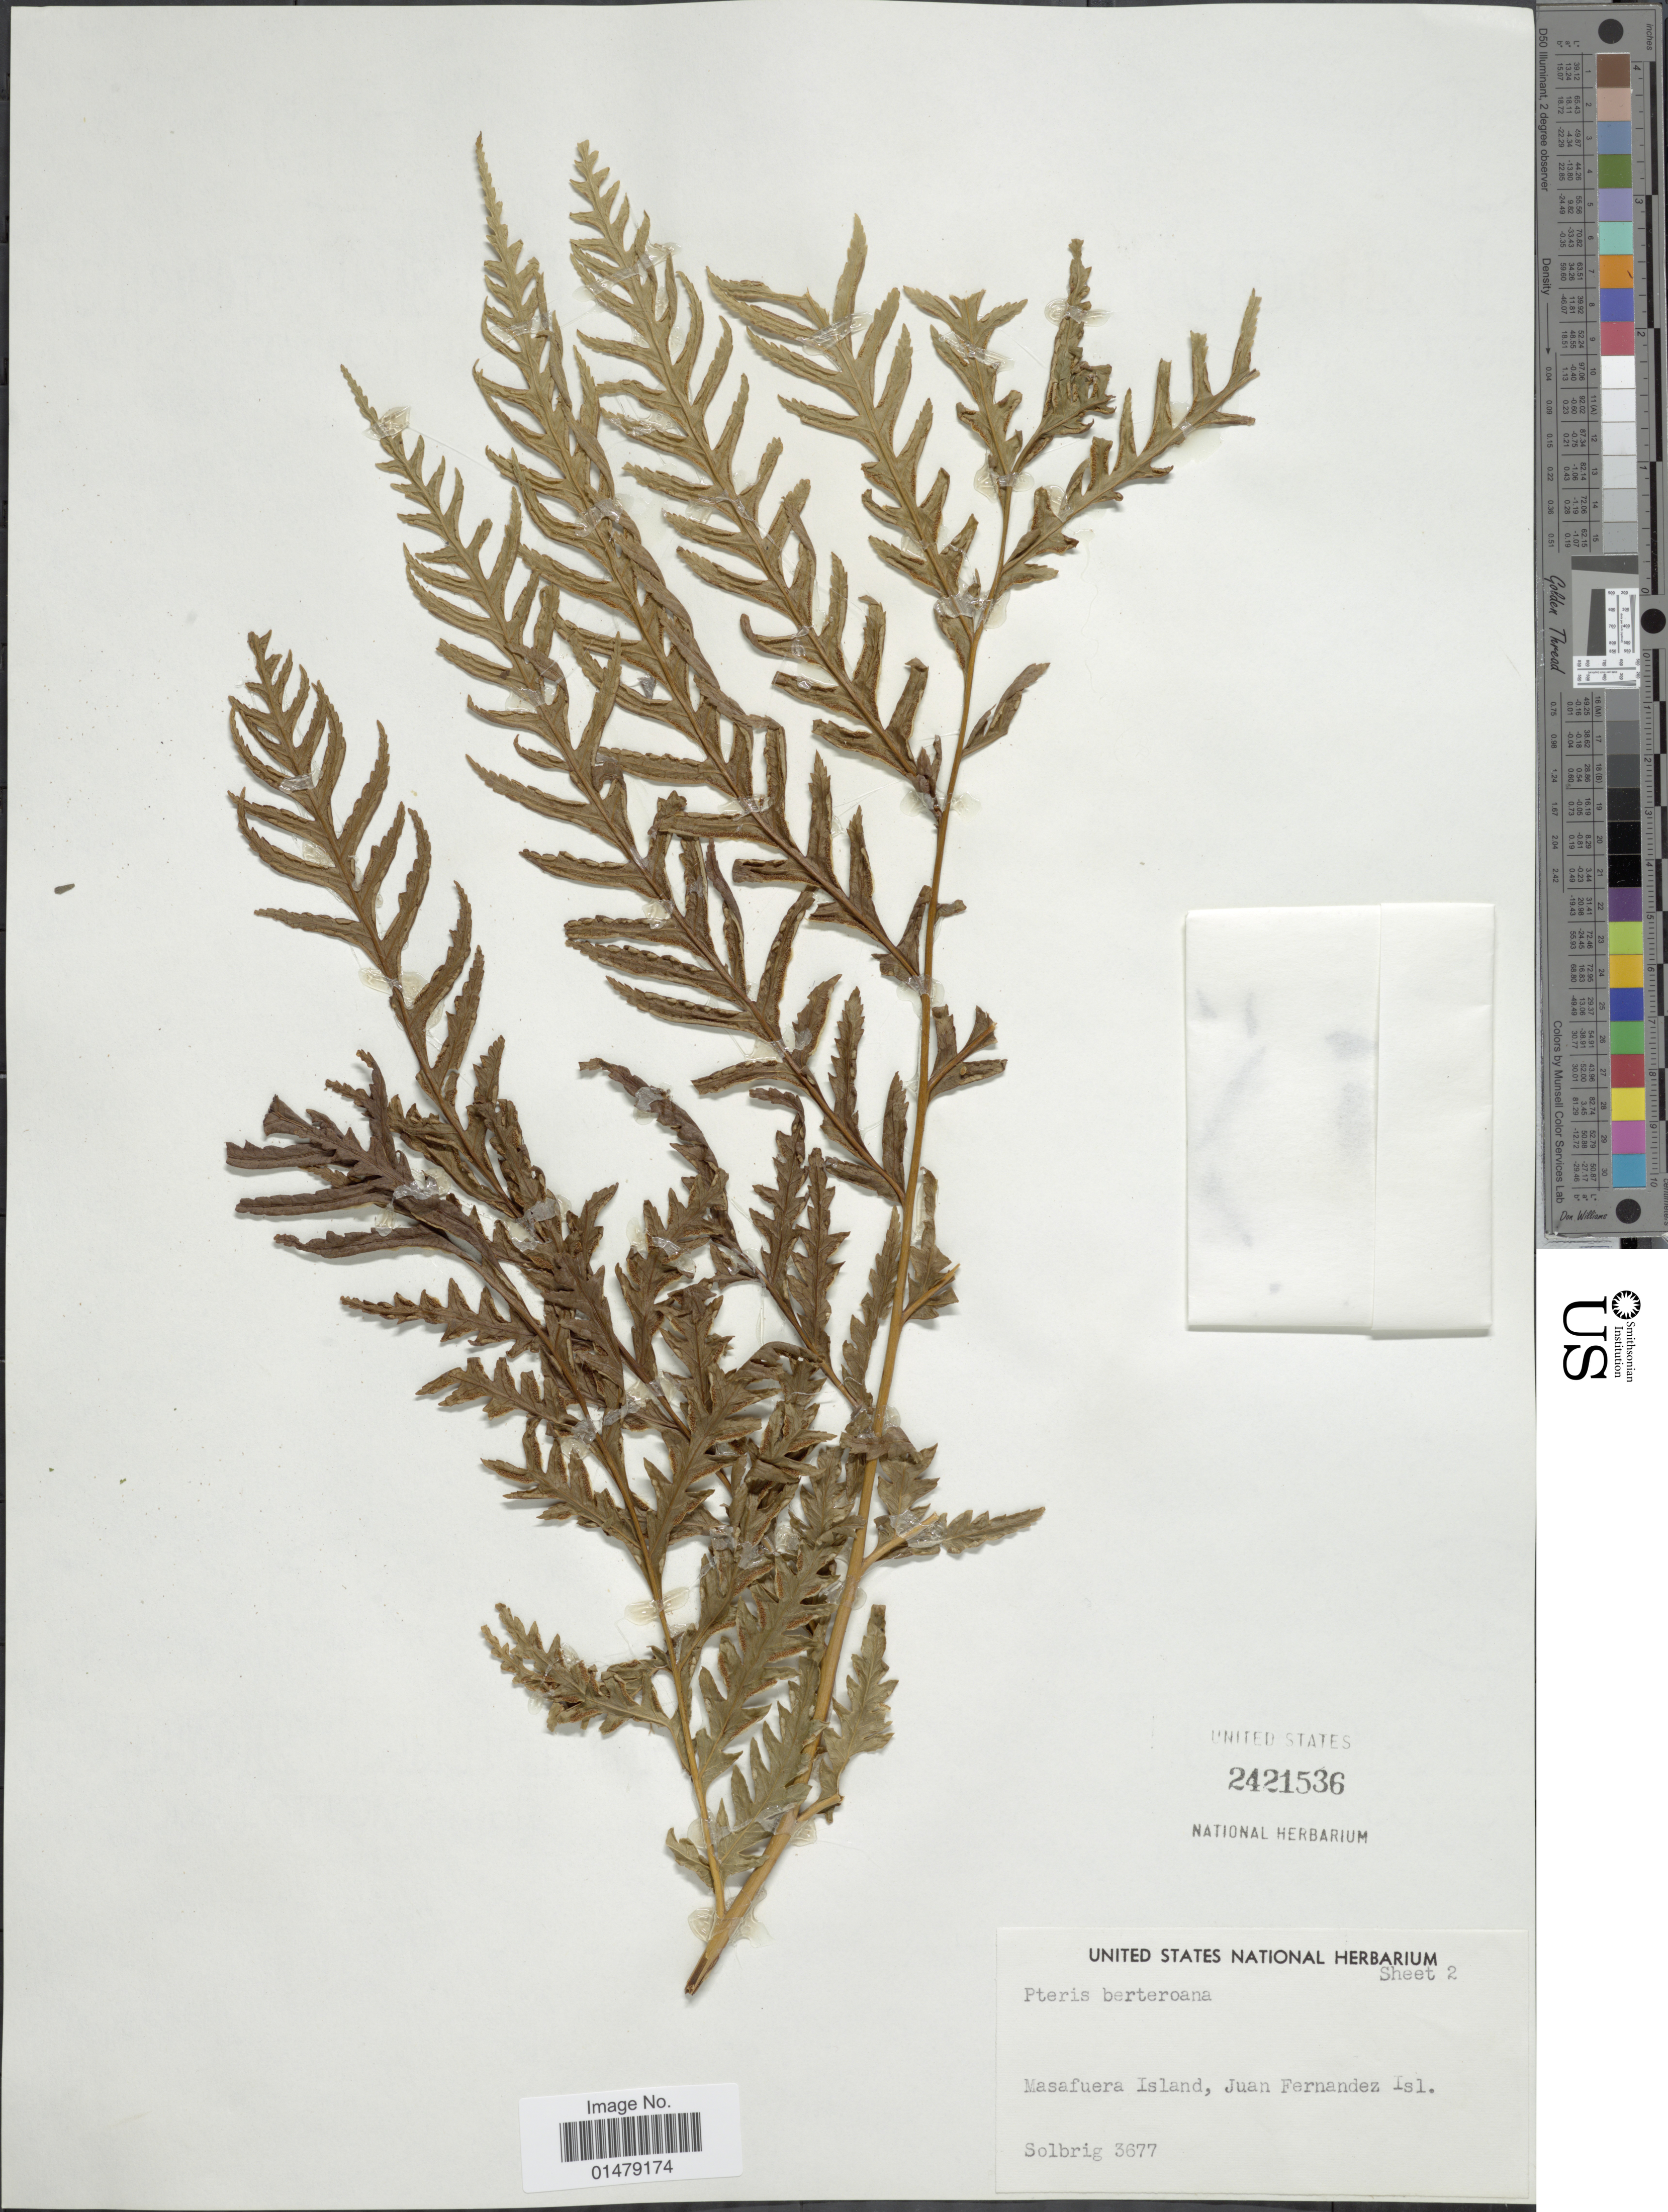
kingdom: Plantae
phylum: Tracheophyta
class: Polypodiopsida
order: Polypodiales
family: Pteridaceae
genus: Pteris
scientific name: Pteris berteroana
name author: J. Agardh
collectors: Solbrig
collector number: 3677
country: Chile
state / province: Valparaíso (V)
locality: Masafuera Island, Juan Fernandez Isl.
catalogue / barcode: US 2421536